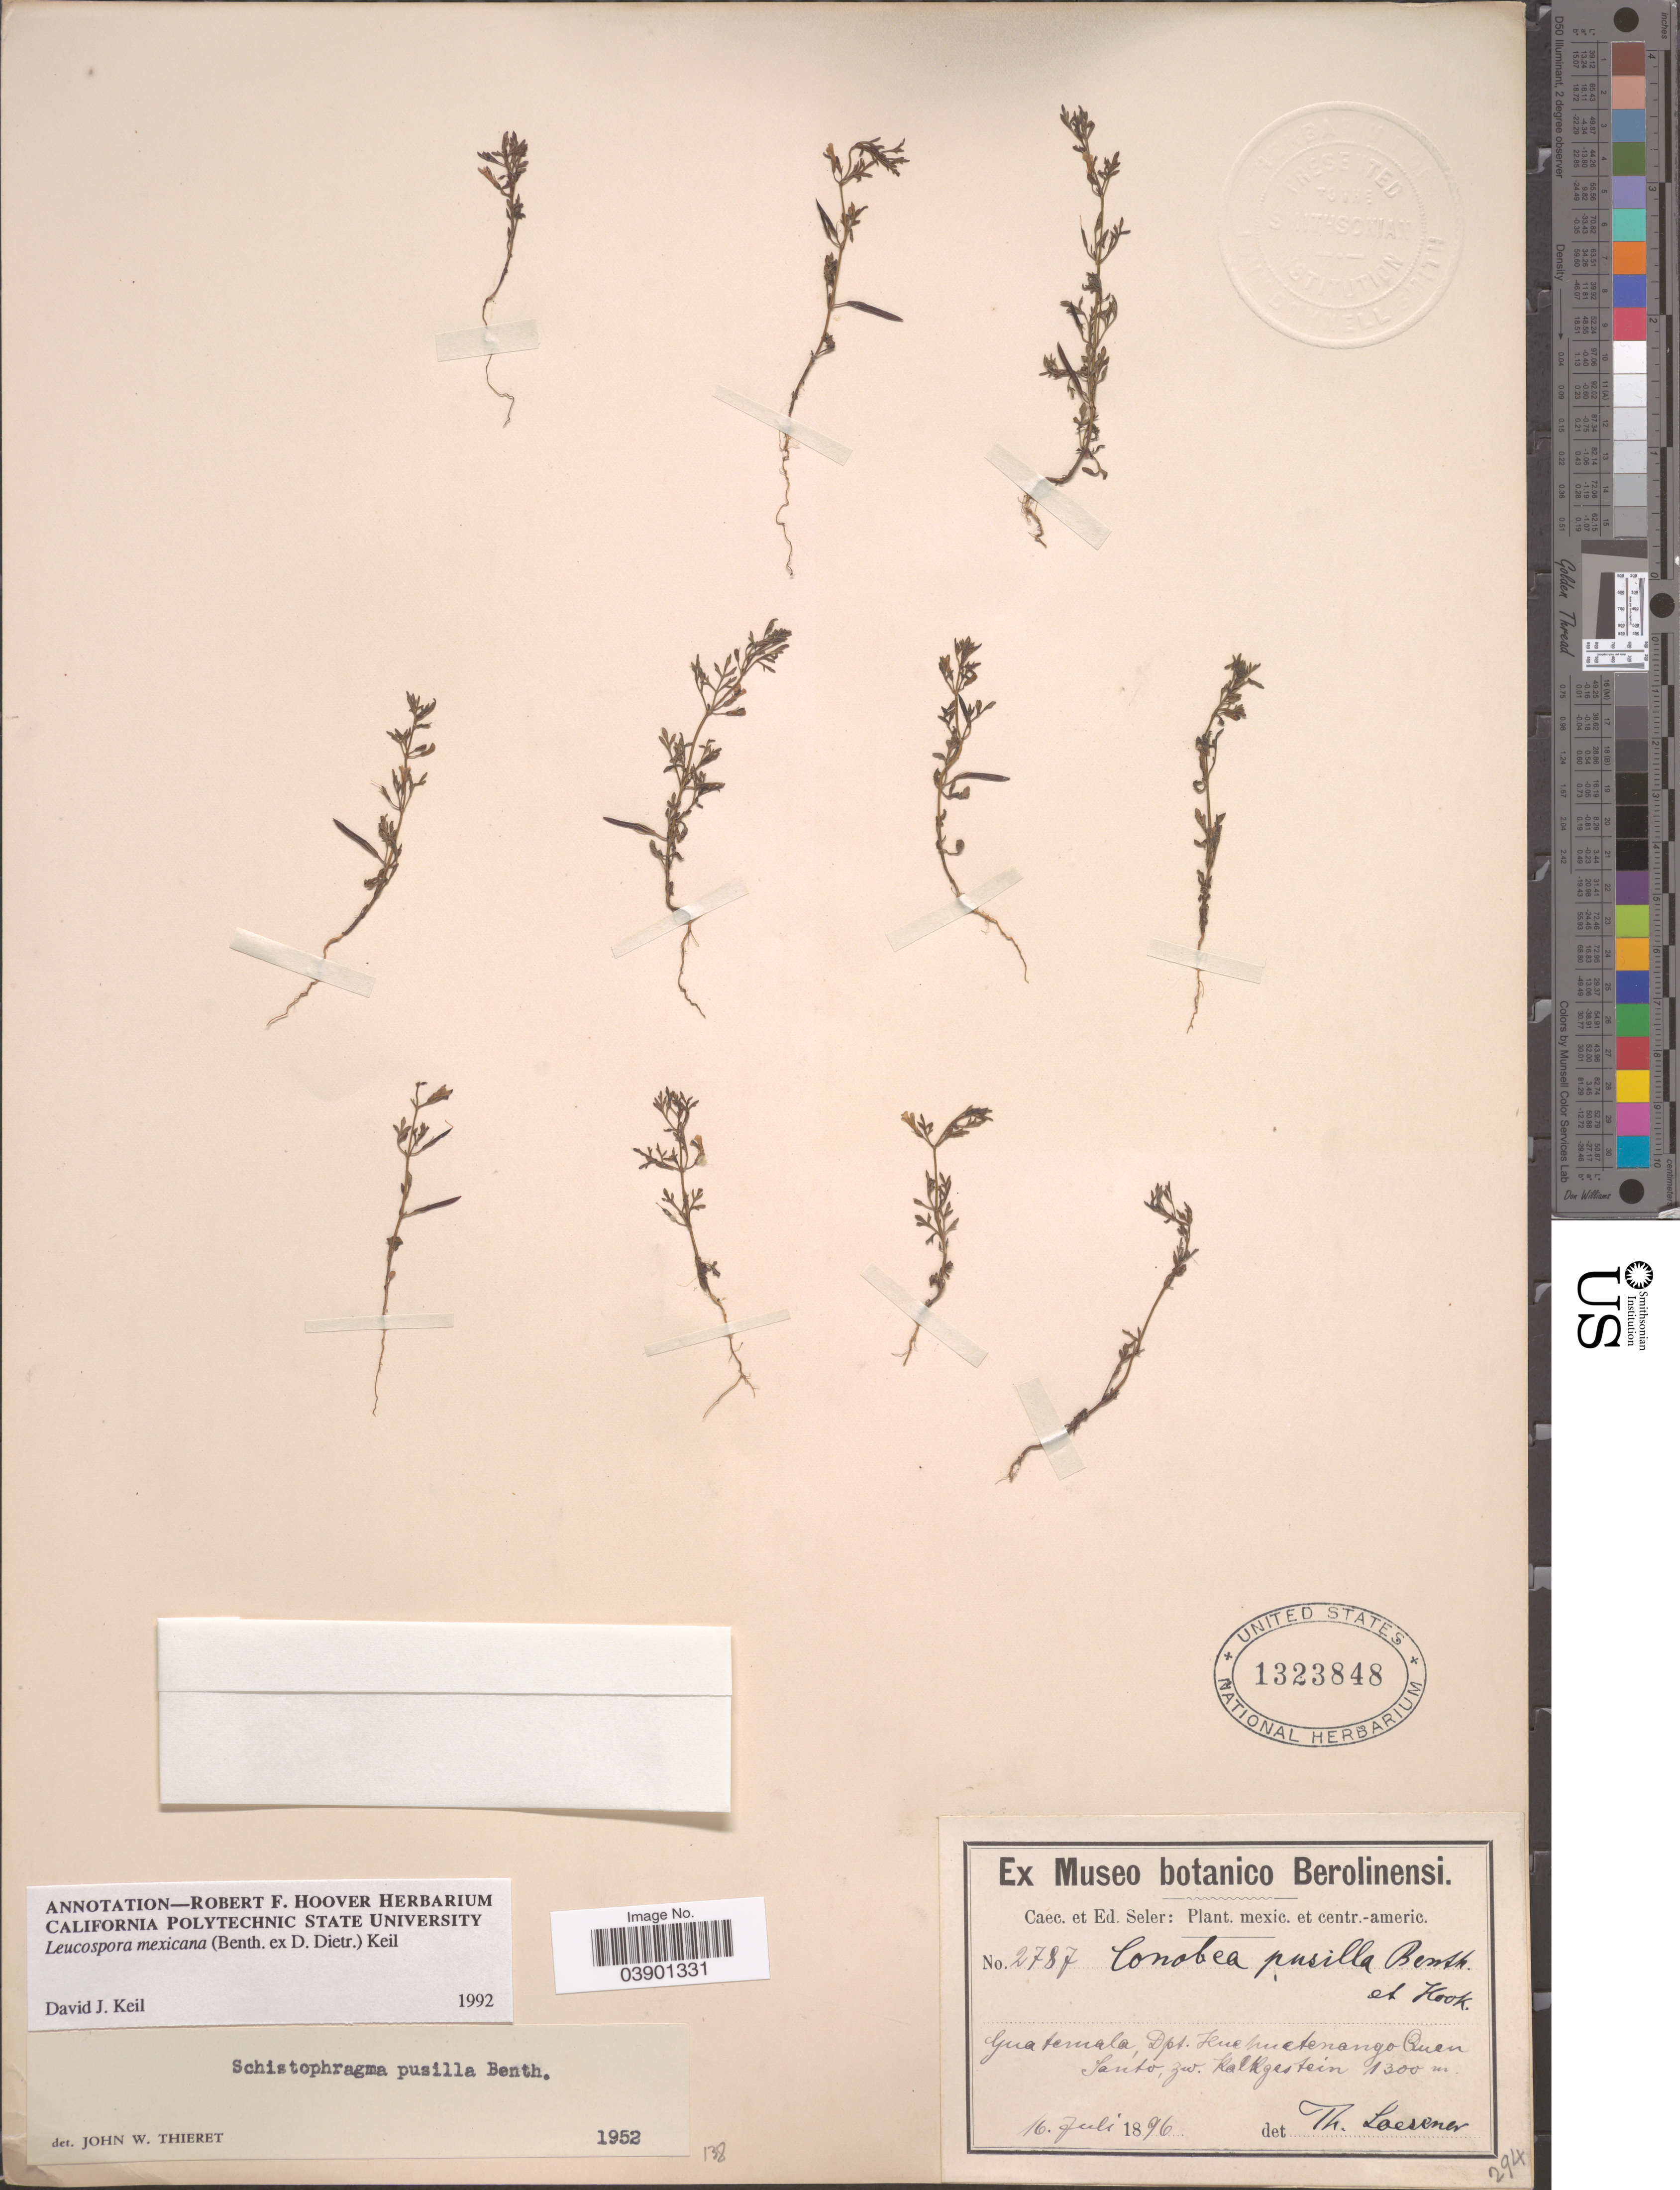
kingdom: Plantae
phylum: Tracheophyta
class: Magnoliopsida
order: Lamiales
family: Plantaginaceae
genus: Schistophragma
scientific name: Schistophragma pusillum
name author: Benth.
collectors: C. Seler & E. G. Seler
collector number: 2787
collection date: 1896-07-16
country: Guatemala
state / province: Huehuetenango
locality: Dpt. Huehuetenango Quen Santo, zw. Kalkgestein.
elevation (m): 1300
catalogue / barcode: US 1323848